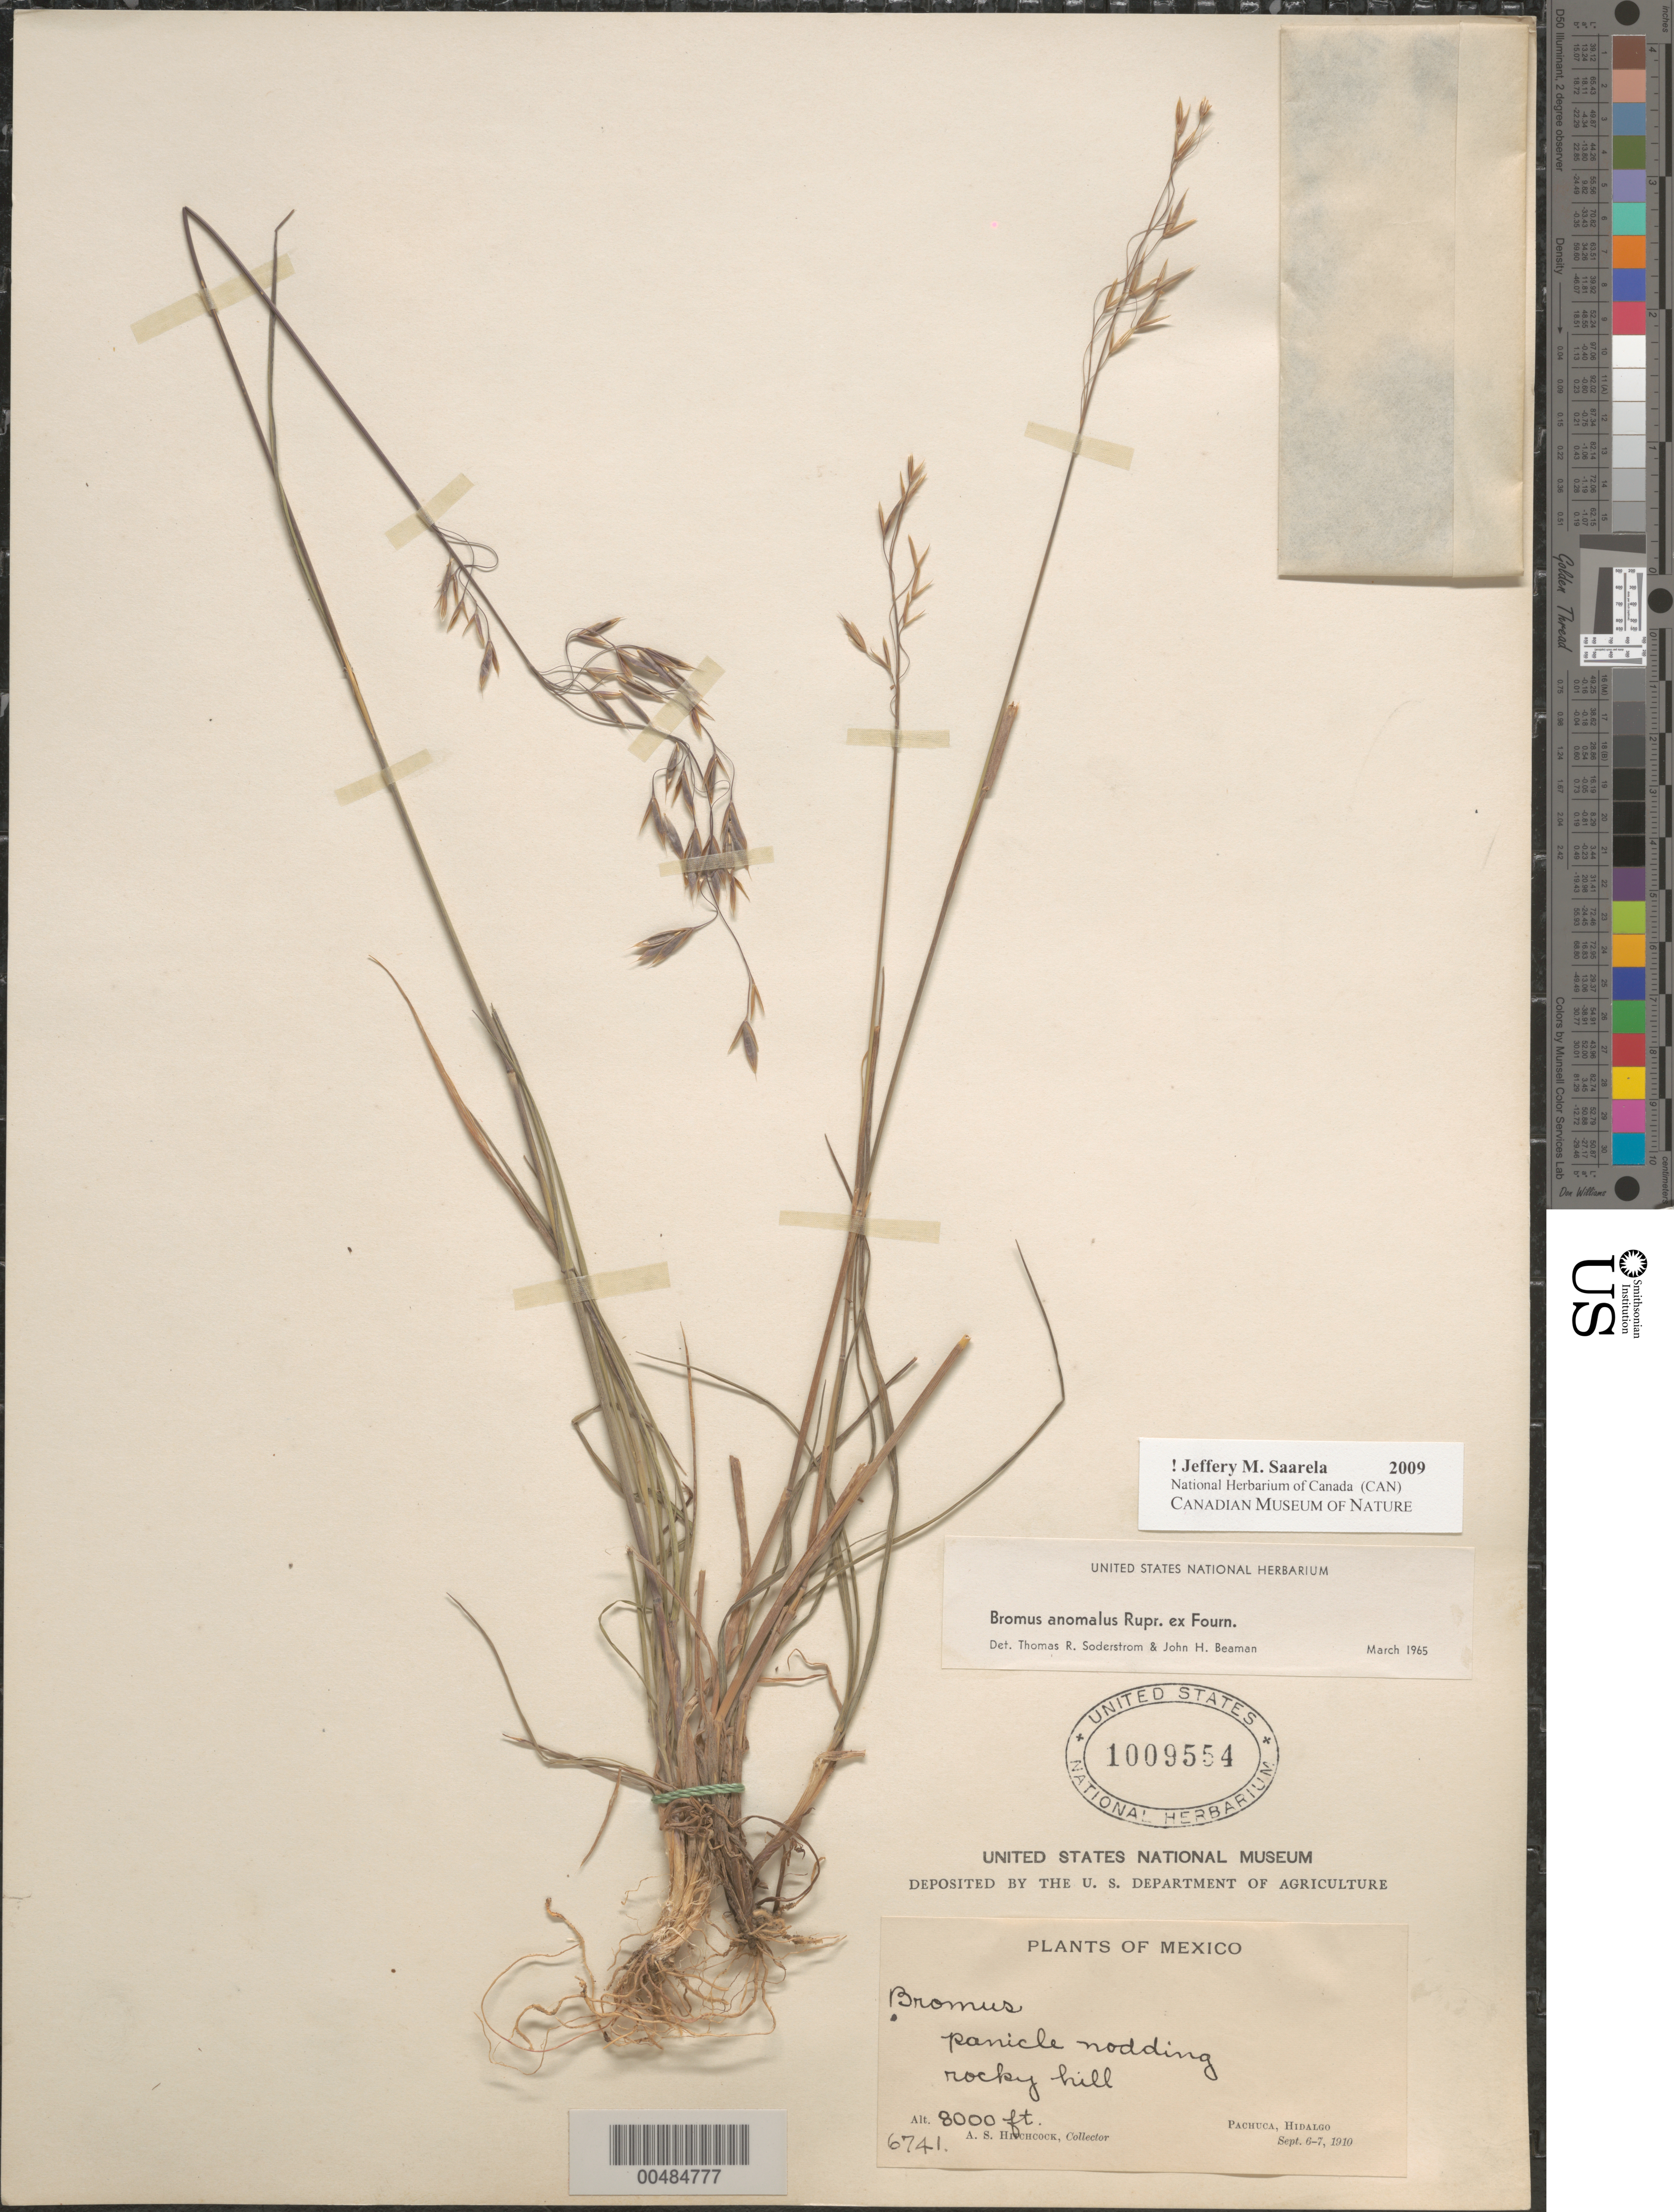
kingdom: Plantae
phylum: Tracheophyta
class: Liliopsida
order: Poales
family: Poaceae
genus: Bromus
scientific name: Bromus anomalus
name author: Rupr. ex E. Fourn.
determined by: Soderstrom, T. R.; Beaman, J. H.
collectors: A. S. Hitchcock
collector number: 6741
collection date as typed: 6 Sep 1910 to 7 Sep 1910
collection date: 1910-09-06/1910-09-07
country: Mexico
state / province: Hidalgo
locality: Pachuca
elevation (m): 2438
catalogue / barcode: US 1009554